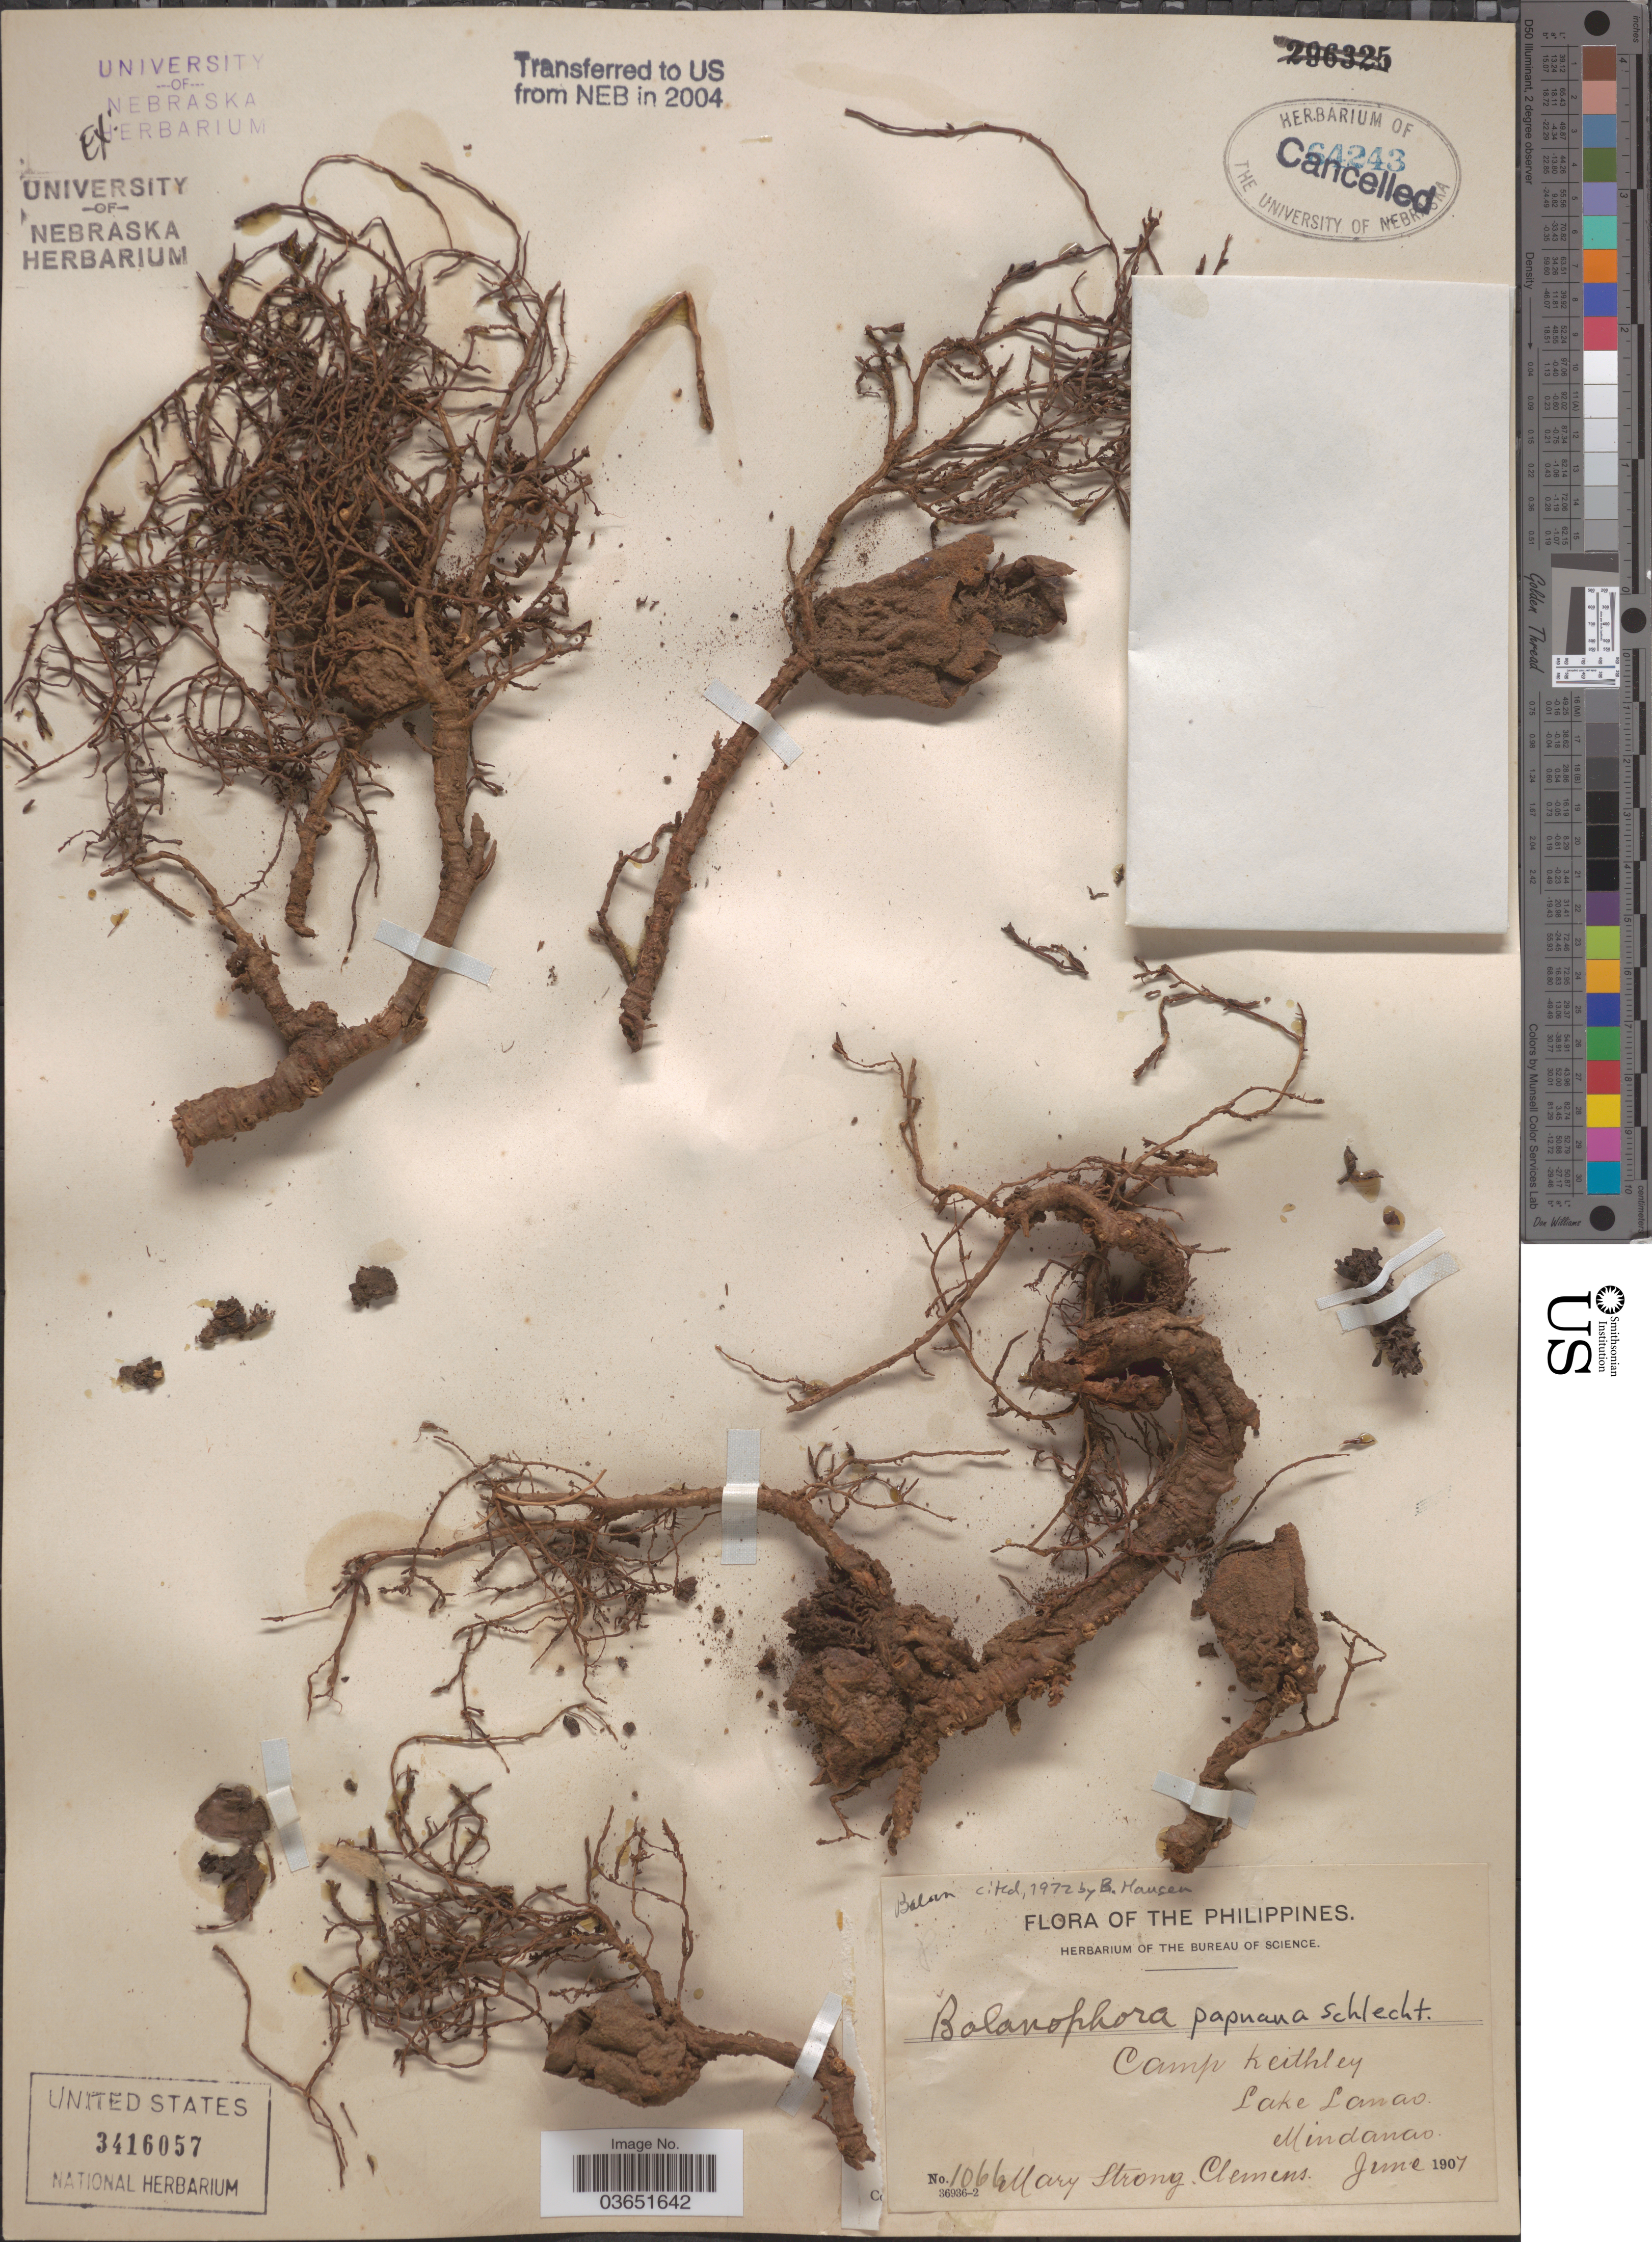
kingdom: Plantae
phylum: Tracheophyta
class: Magnoliopsida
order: Santalales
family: Balanophoraceae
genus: Balanophora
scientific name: Balanophora papuana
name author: Schltr.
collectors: M. S. Clemens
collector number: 1066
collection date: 1907-06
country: Philippines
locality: Camp Keithley, Lake Lanao, Mindanao.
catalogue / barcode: US 3416057